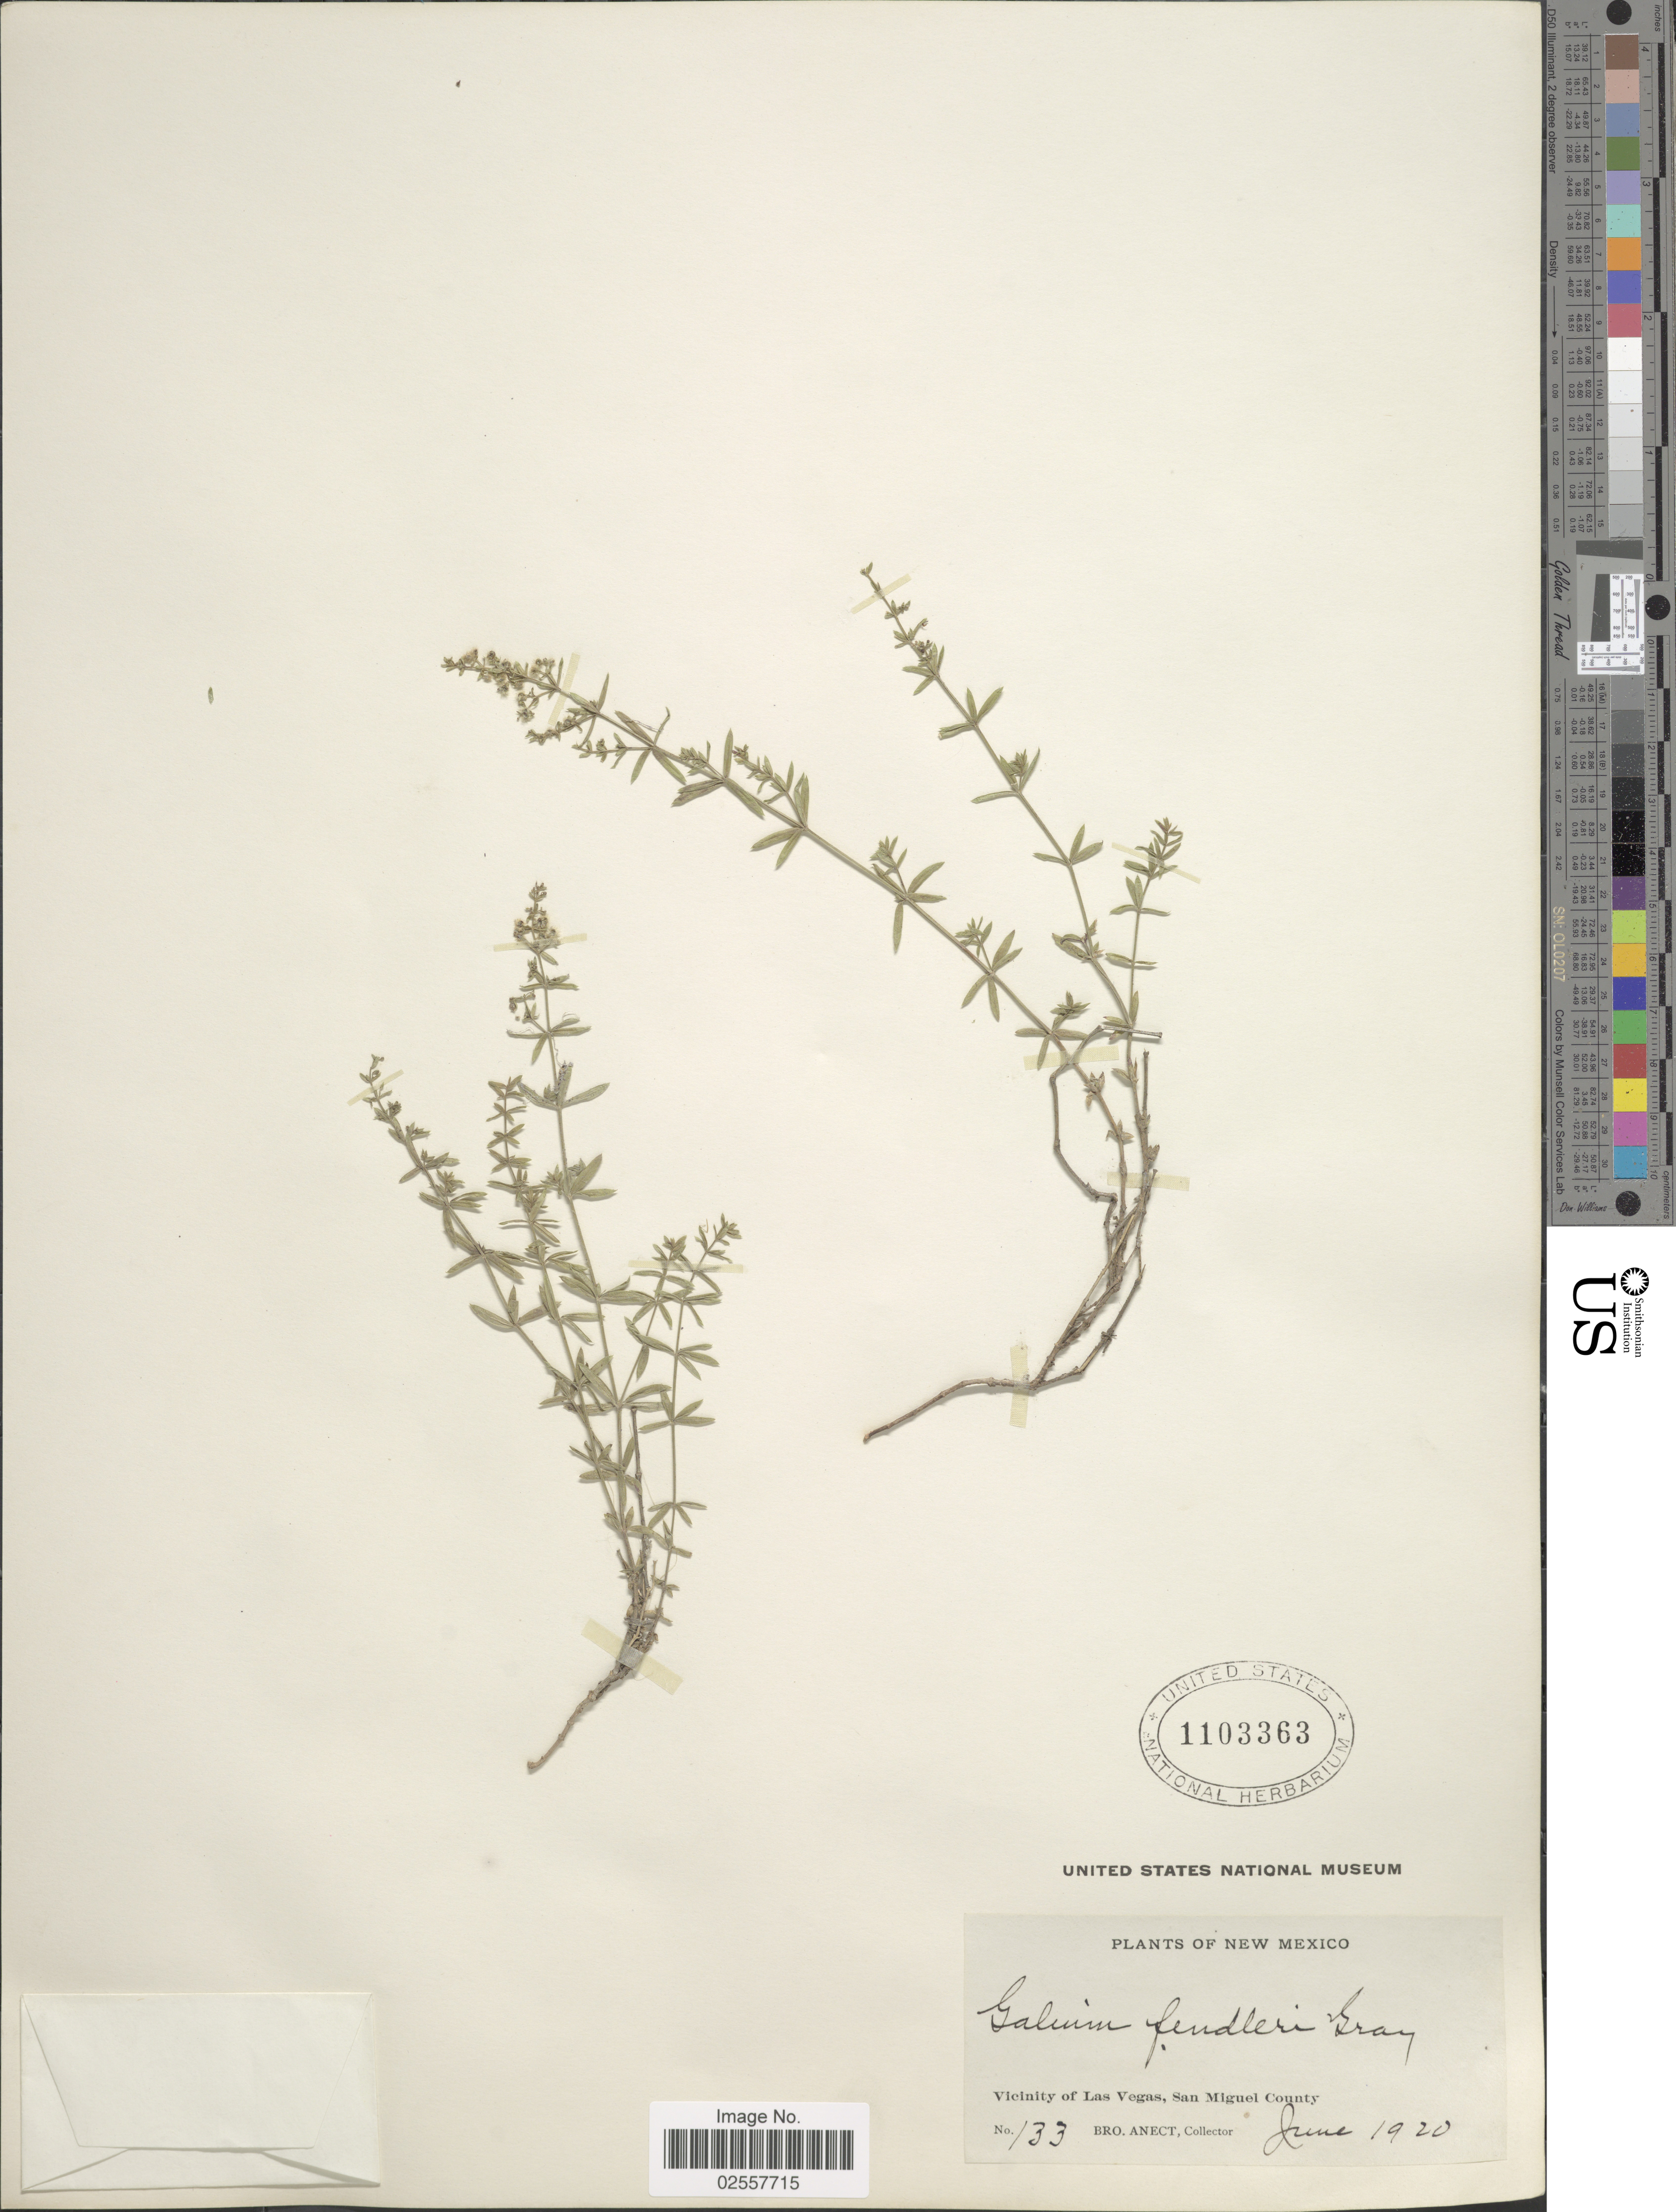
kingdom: Plantae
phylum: Tracheophyta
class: Magnoliopsida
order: Gentianales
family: Rubiaceae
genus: Galium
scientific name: Galium fendleri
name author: A. Gray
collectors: B. Anect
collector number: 133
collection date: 1920-06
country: United States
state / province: New Mexico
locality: Vicinity of Las Vegas, San Miguel County.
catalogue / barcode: US 1103363